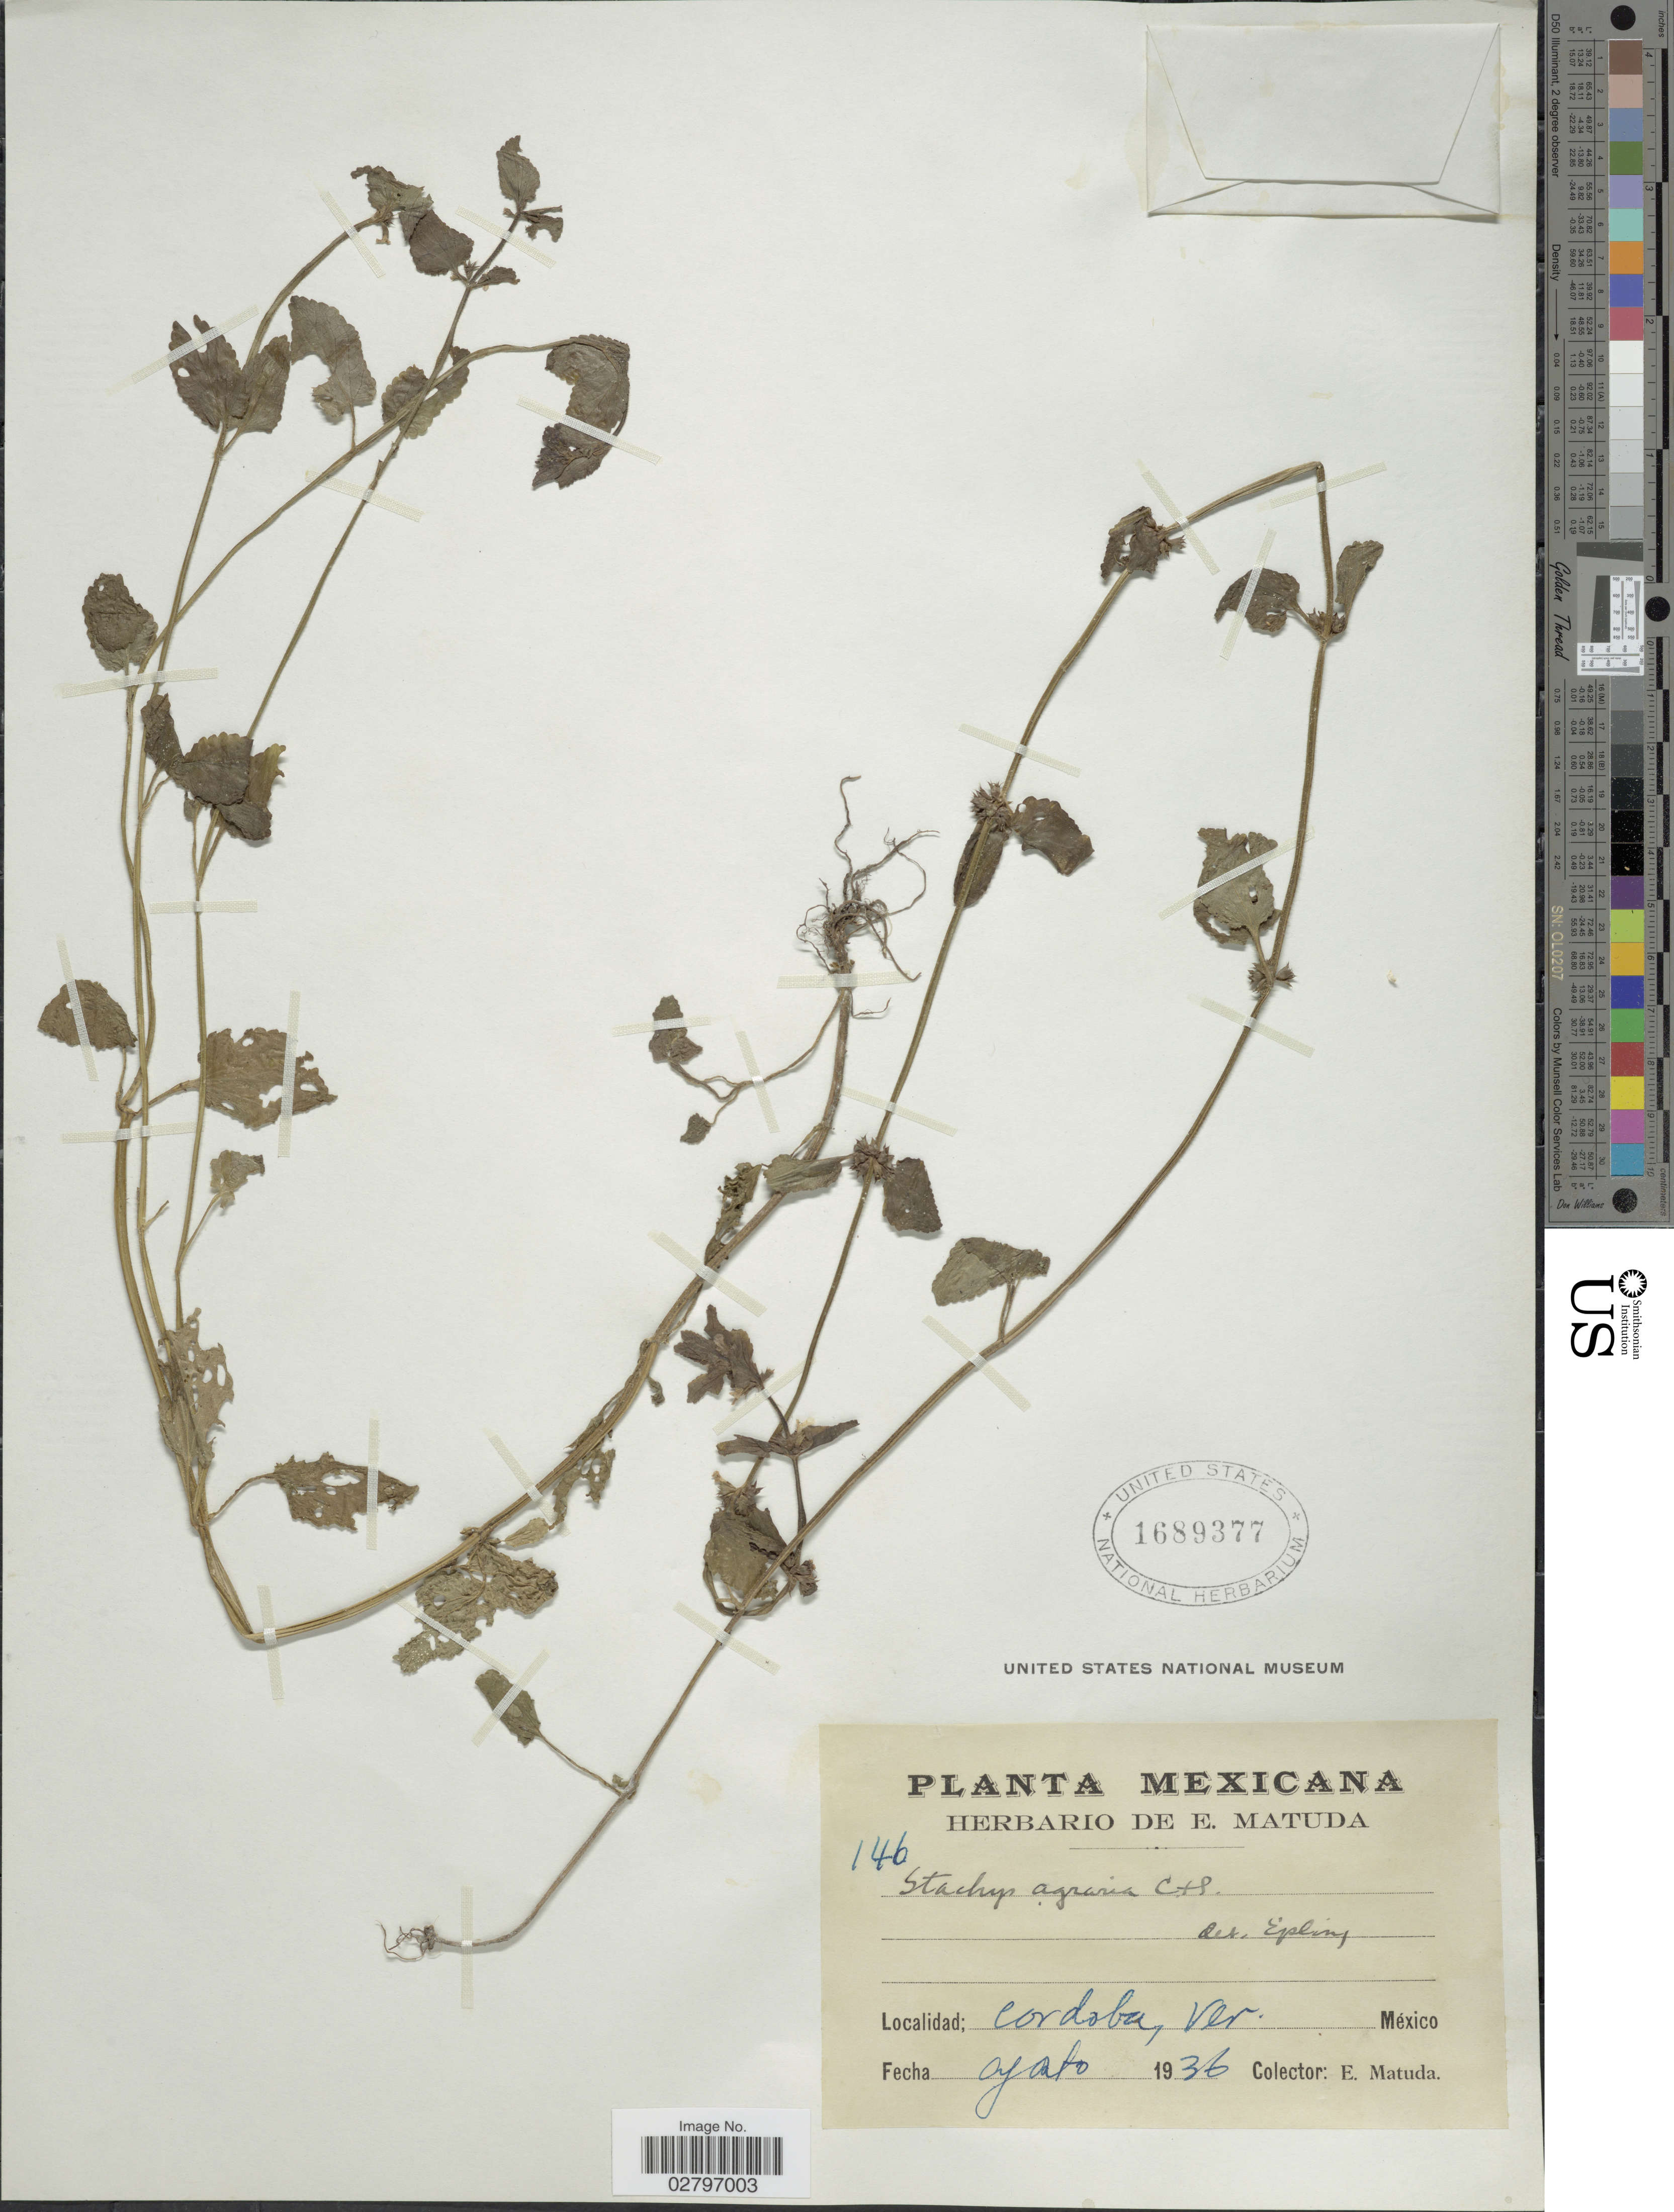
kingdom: Plantae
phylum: Tracheophyta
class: Magnoliopsida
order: Lamiales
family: Lamiaceae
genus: Stachys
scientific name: Stachys agraria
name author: Schltdl. & Cham.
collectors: E. Matuda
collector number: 146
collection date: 1936-08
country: Mexico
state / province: Veracruz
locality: Cordoba, Ver., Mexico.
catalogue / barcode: US 1689377